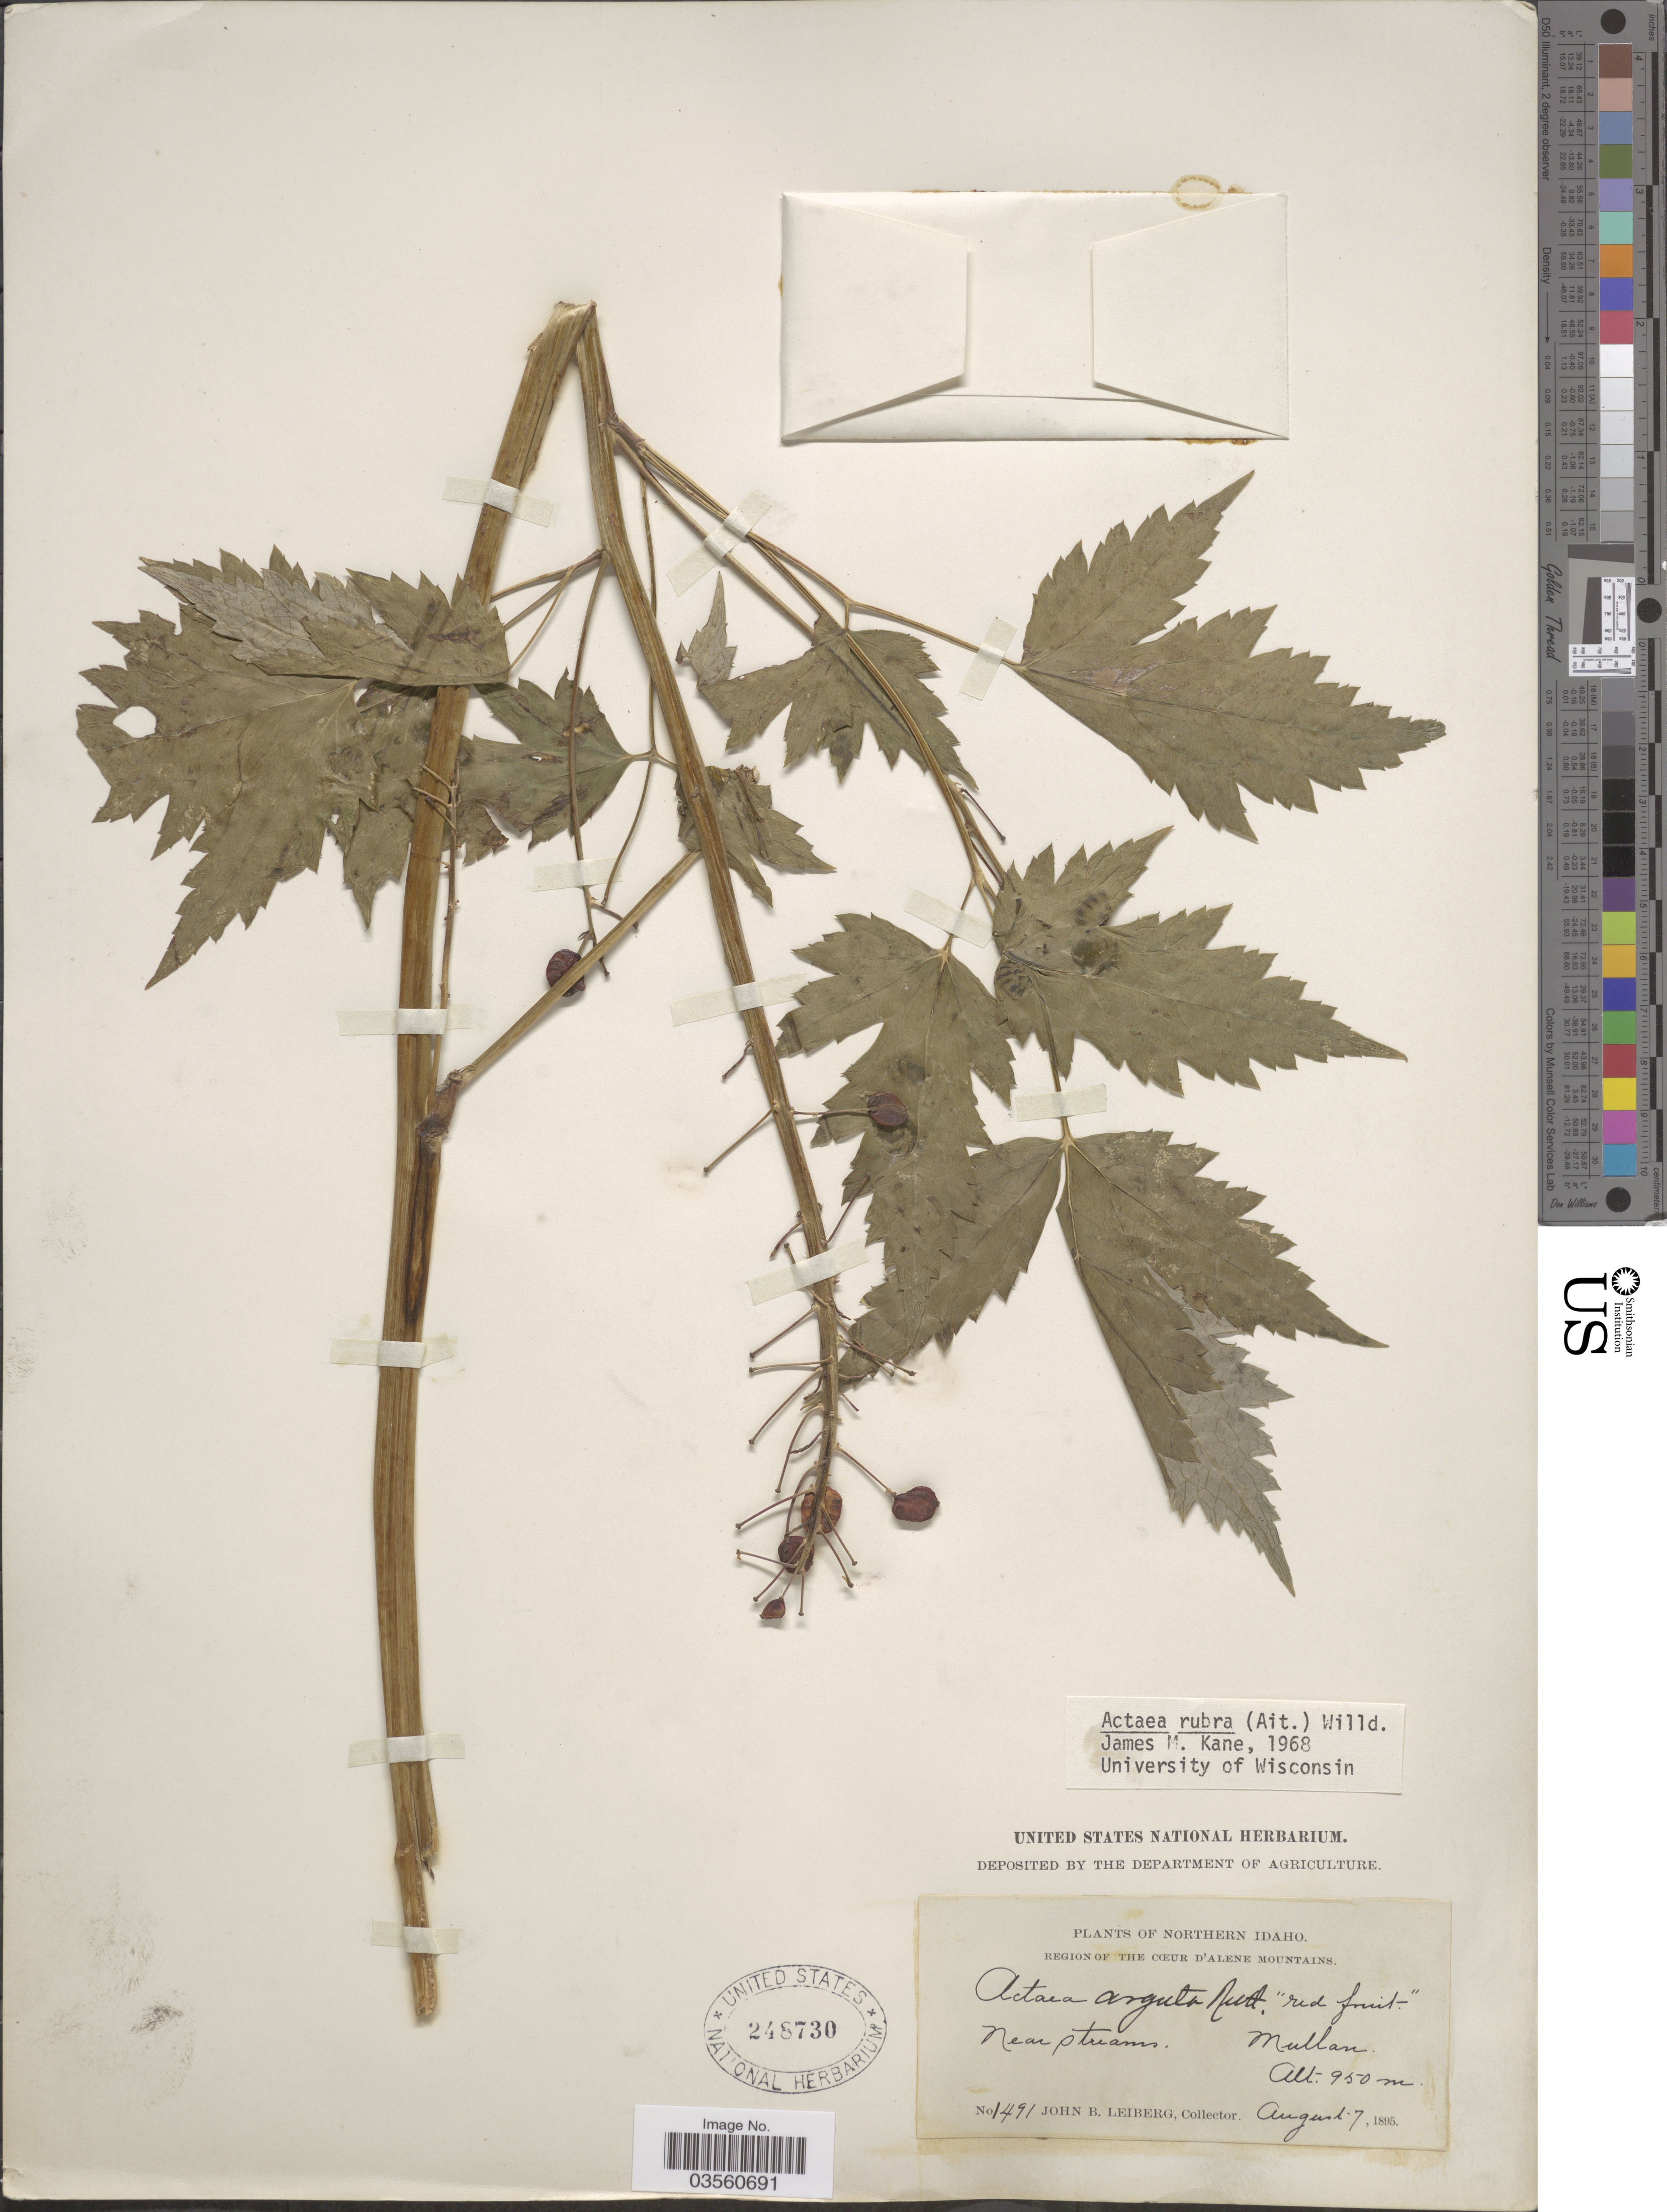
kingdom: Plantae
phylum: Tracheophyta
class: Magnoliopsida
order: Ranunculales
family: Ranunculaceae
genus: Actaea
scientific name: Actaea rubra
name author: (Aiton) Willd.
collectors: J. B. Leiberg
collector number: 1491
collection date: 1895-08-07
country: United States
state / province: Idaho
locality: Regions of the Cœur d'Alene Mountains. Near streams. Mullan.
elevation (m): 950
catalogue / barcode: US 248730